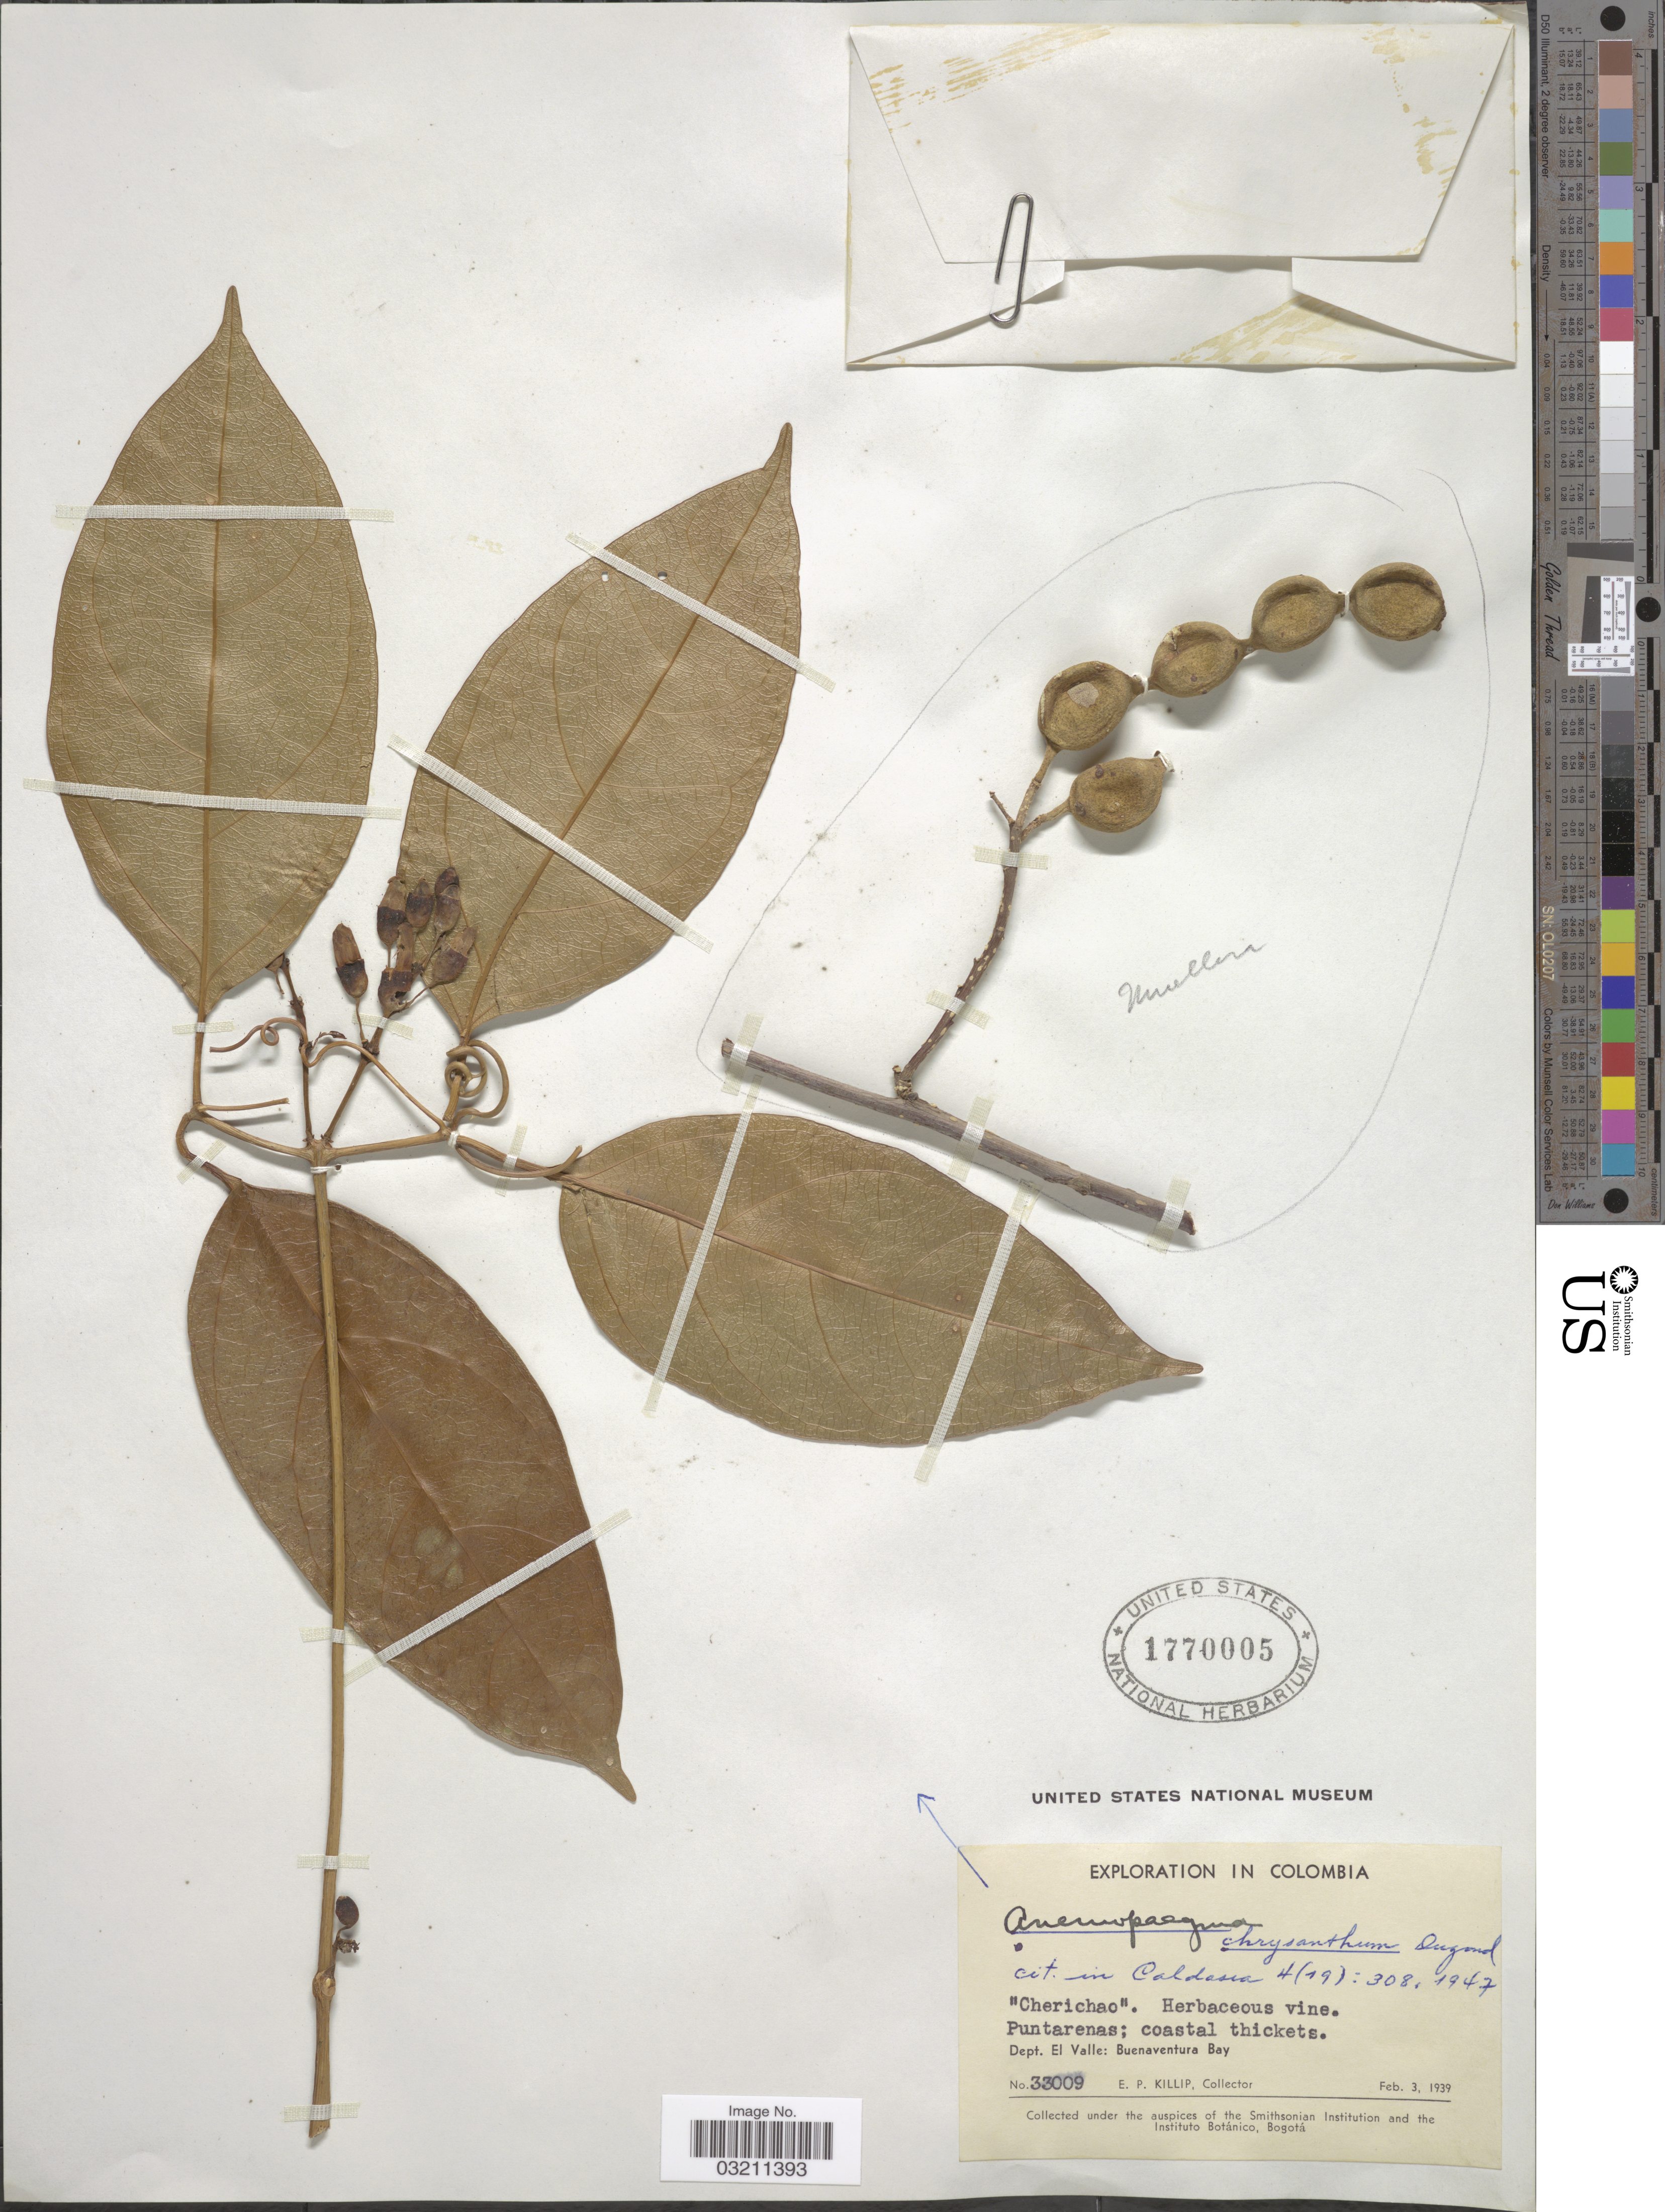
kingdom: Plantae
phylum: Tracheophyta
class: Magnoliopsida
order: Lamiales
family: Bignoniaceae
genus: Anemopaegma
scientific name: Anemopaegma chrysanthum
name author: Dugand G.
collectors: E. P. Killip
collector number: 33009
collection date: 1939-02-03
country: Colombia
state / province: Valle del Cauca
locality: Puntarenas; coastal thickets. Dept. El Valle: Buenaventura Bay.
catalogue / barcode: US 1770005